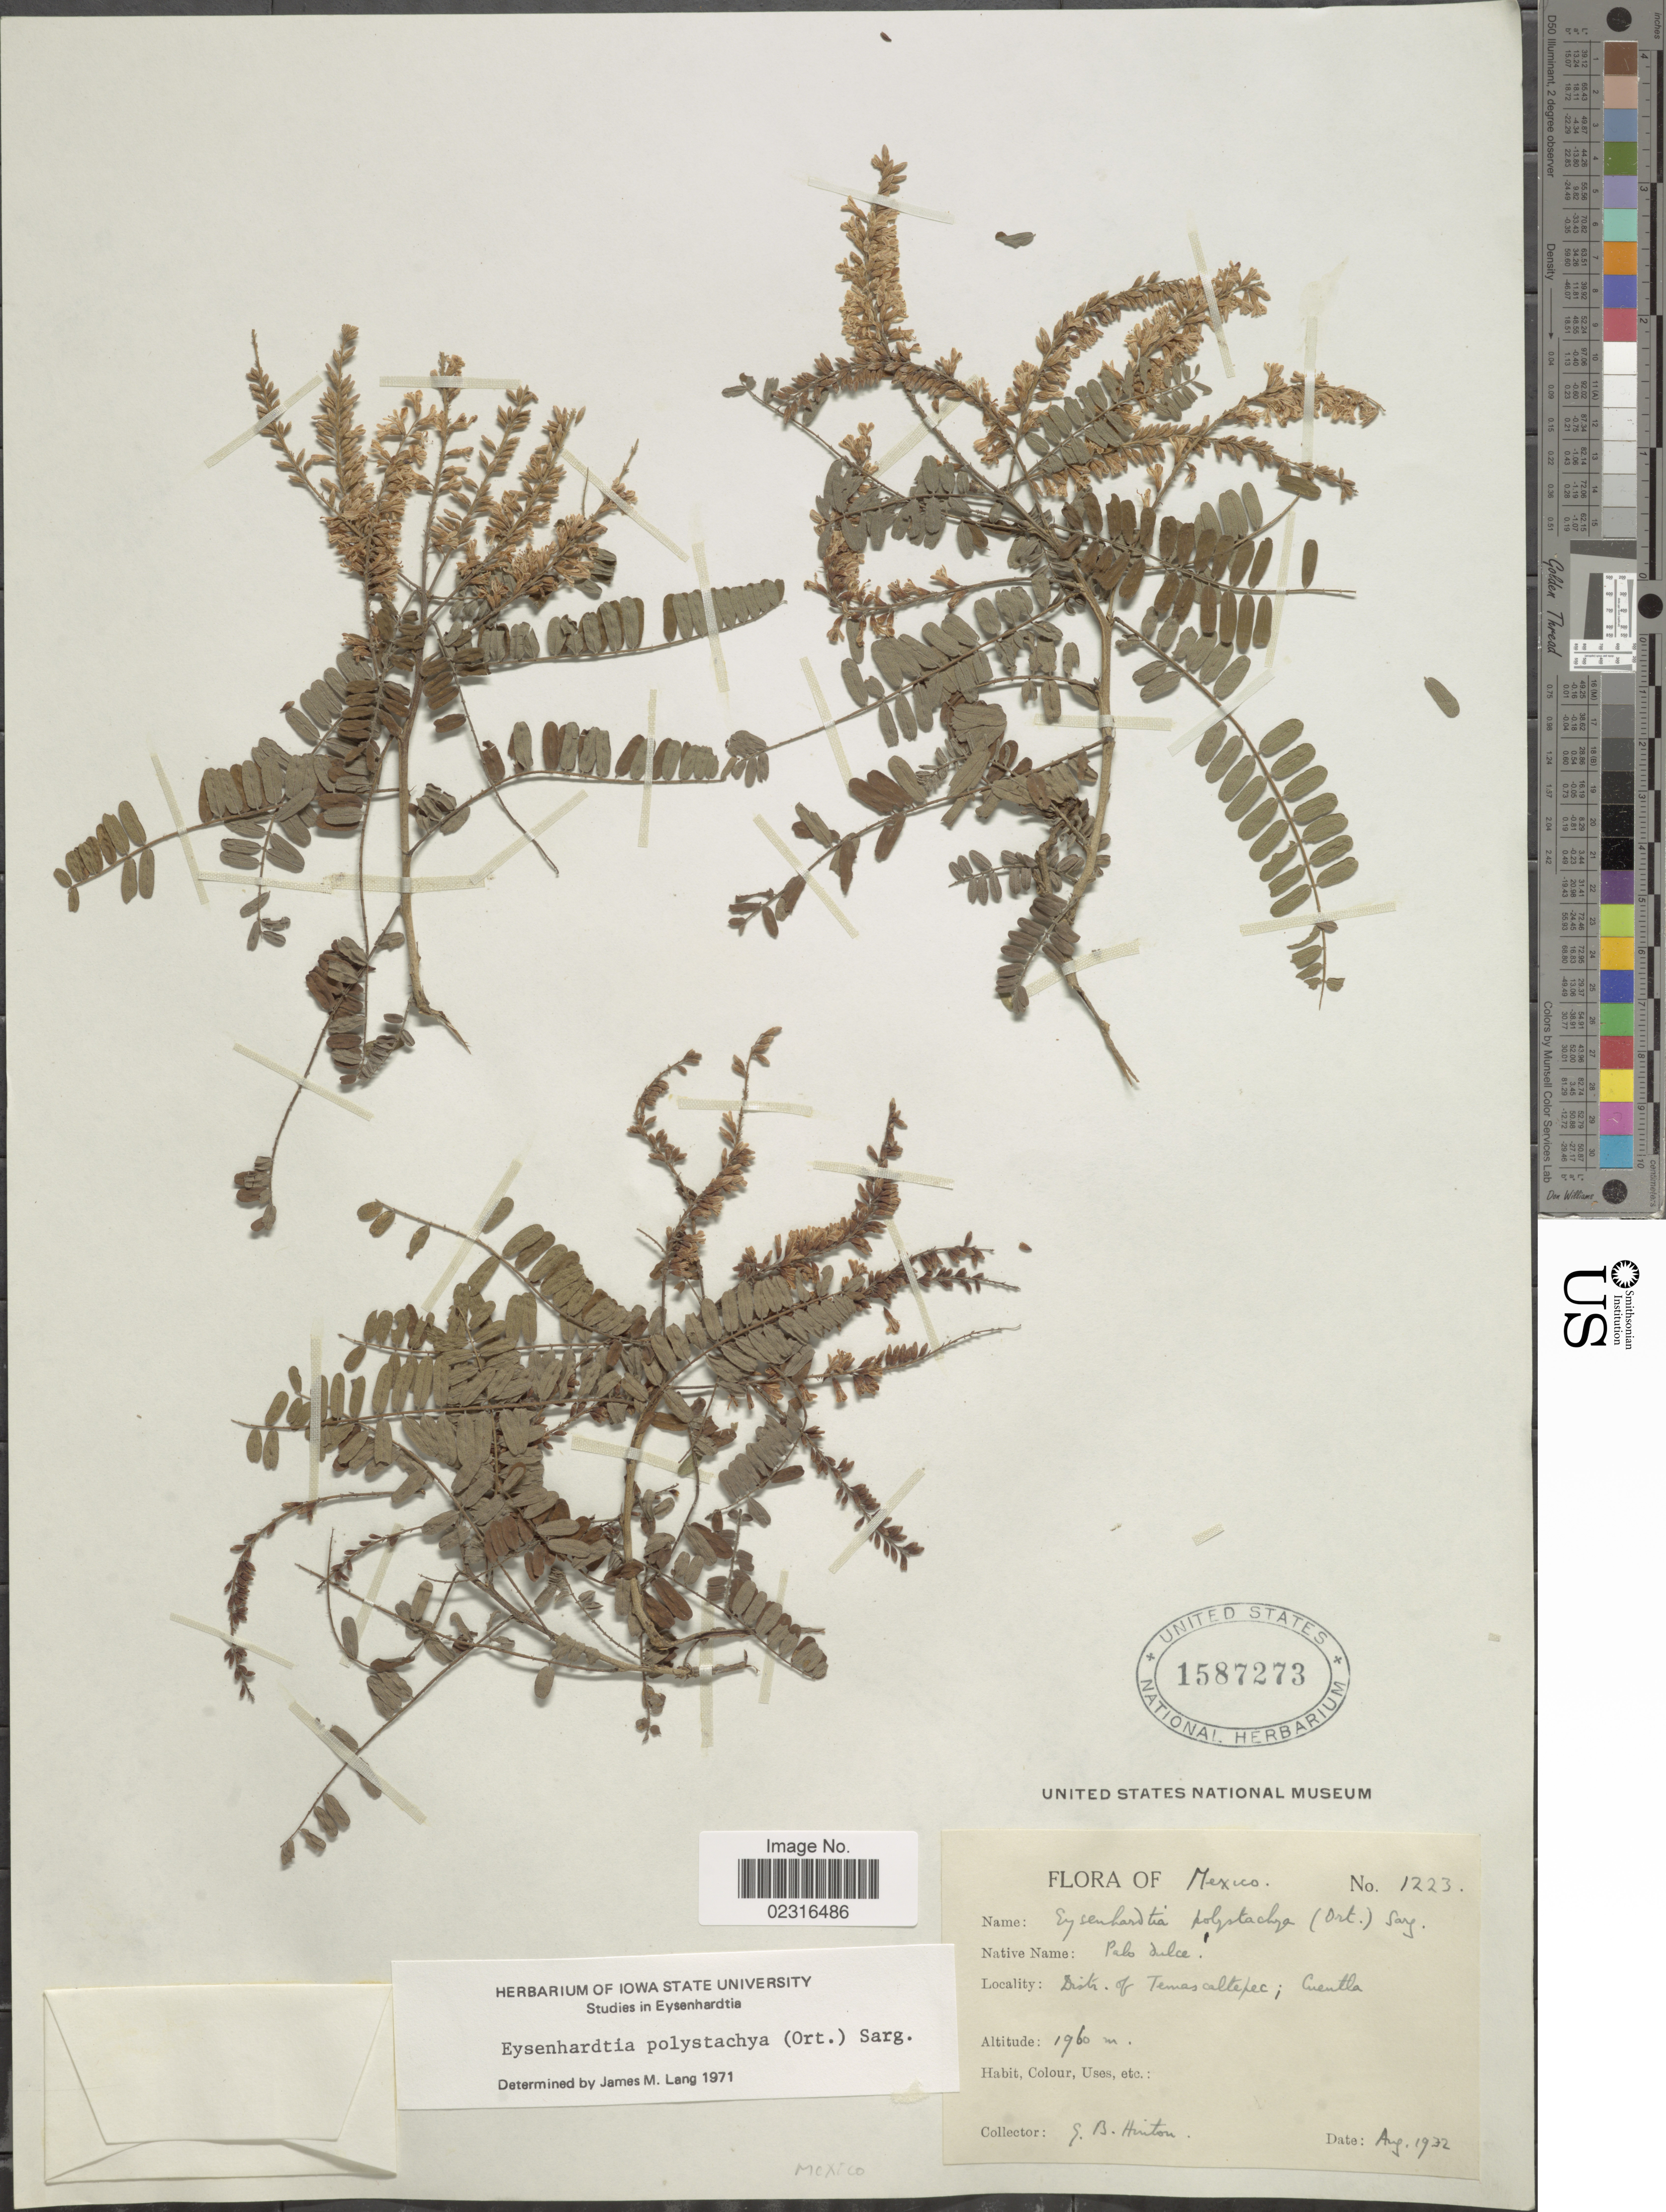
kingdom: Plantae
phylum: Tracheophyta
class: Magnoliopsida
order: Fabales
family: Fabaceae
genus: Eysenhardtia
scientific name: Eysenhardtia polystachya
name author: (Ortega) Sarg.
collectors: G. B. Hinton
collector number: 1223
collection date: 1932-08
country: Mexico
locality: Dist. of Temascaltepec; Cuentla.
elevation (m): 1960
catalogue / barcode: US 1587273